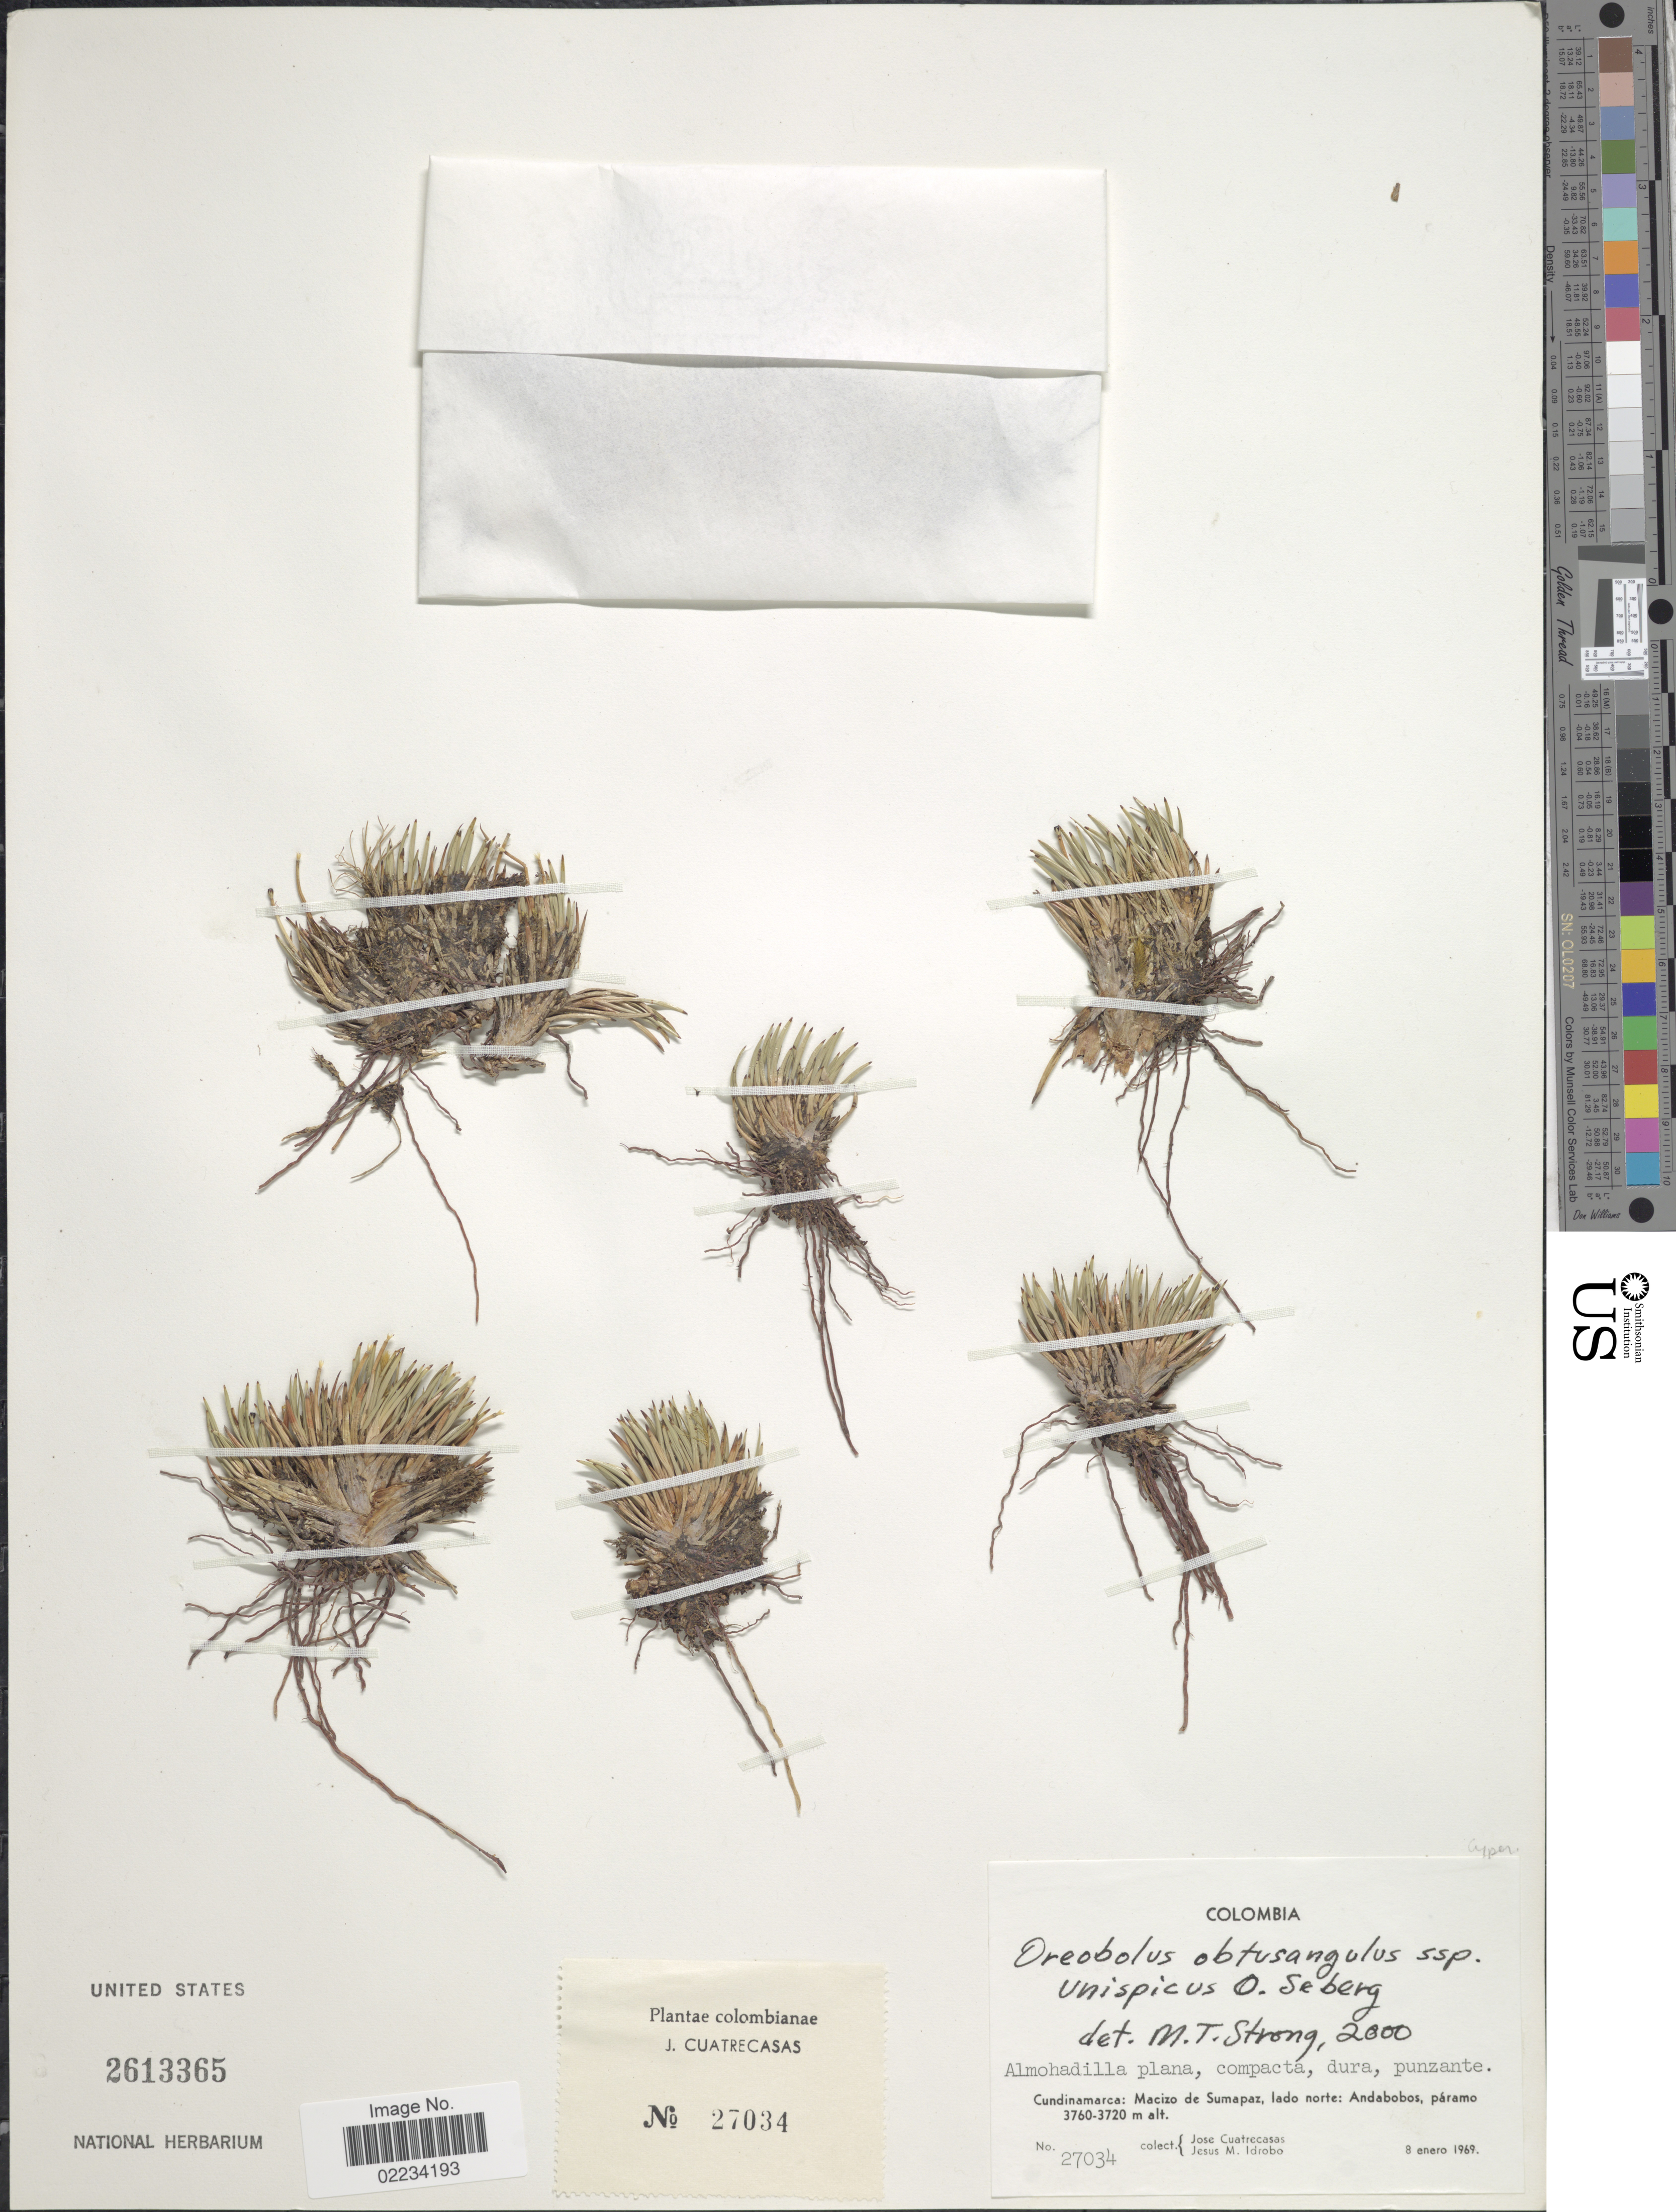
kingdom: Plantae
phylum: Tracheophyta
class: Liliopsida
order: Poales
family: Cyperaceae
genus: Oreobolus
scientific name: Oreobolus obtusangulus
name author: Gaudich.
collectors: J. Cuatrecasas & J. M. Idrobo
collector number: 27034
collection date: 1969-01-08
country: Colombia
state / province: Cundinamarca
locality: Macizo de Sumapaz, lado norte: Andabobos, páramo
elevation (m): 3720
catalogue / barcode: US 2613365